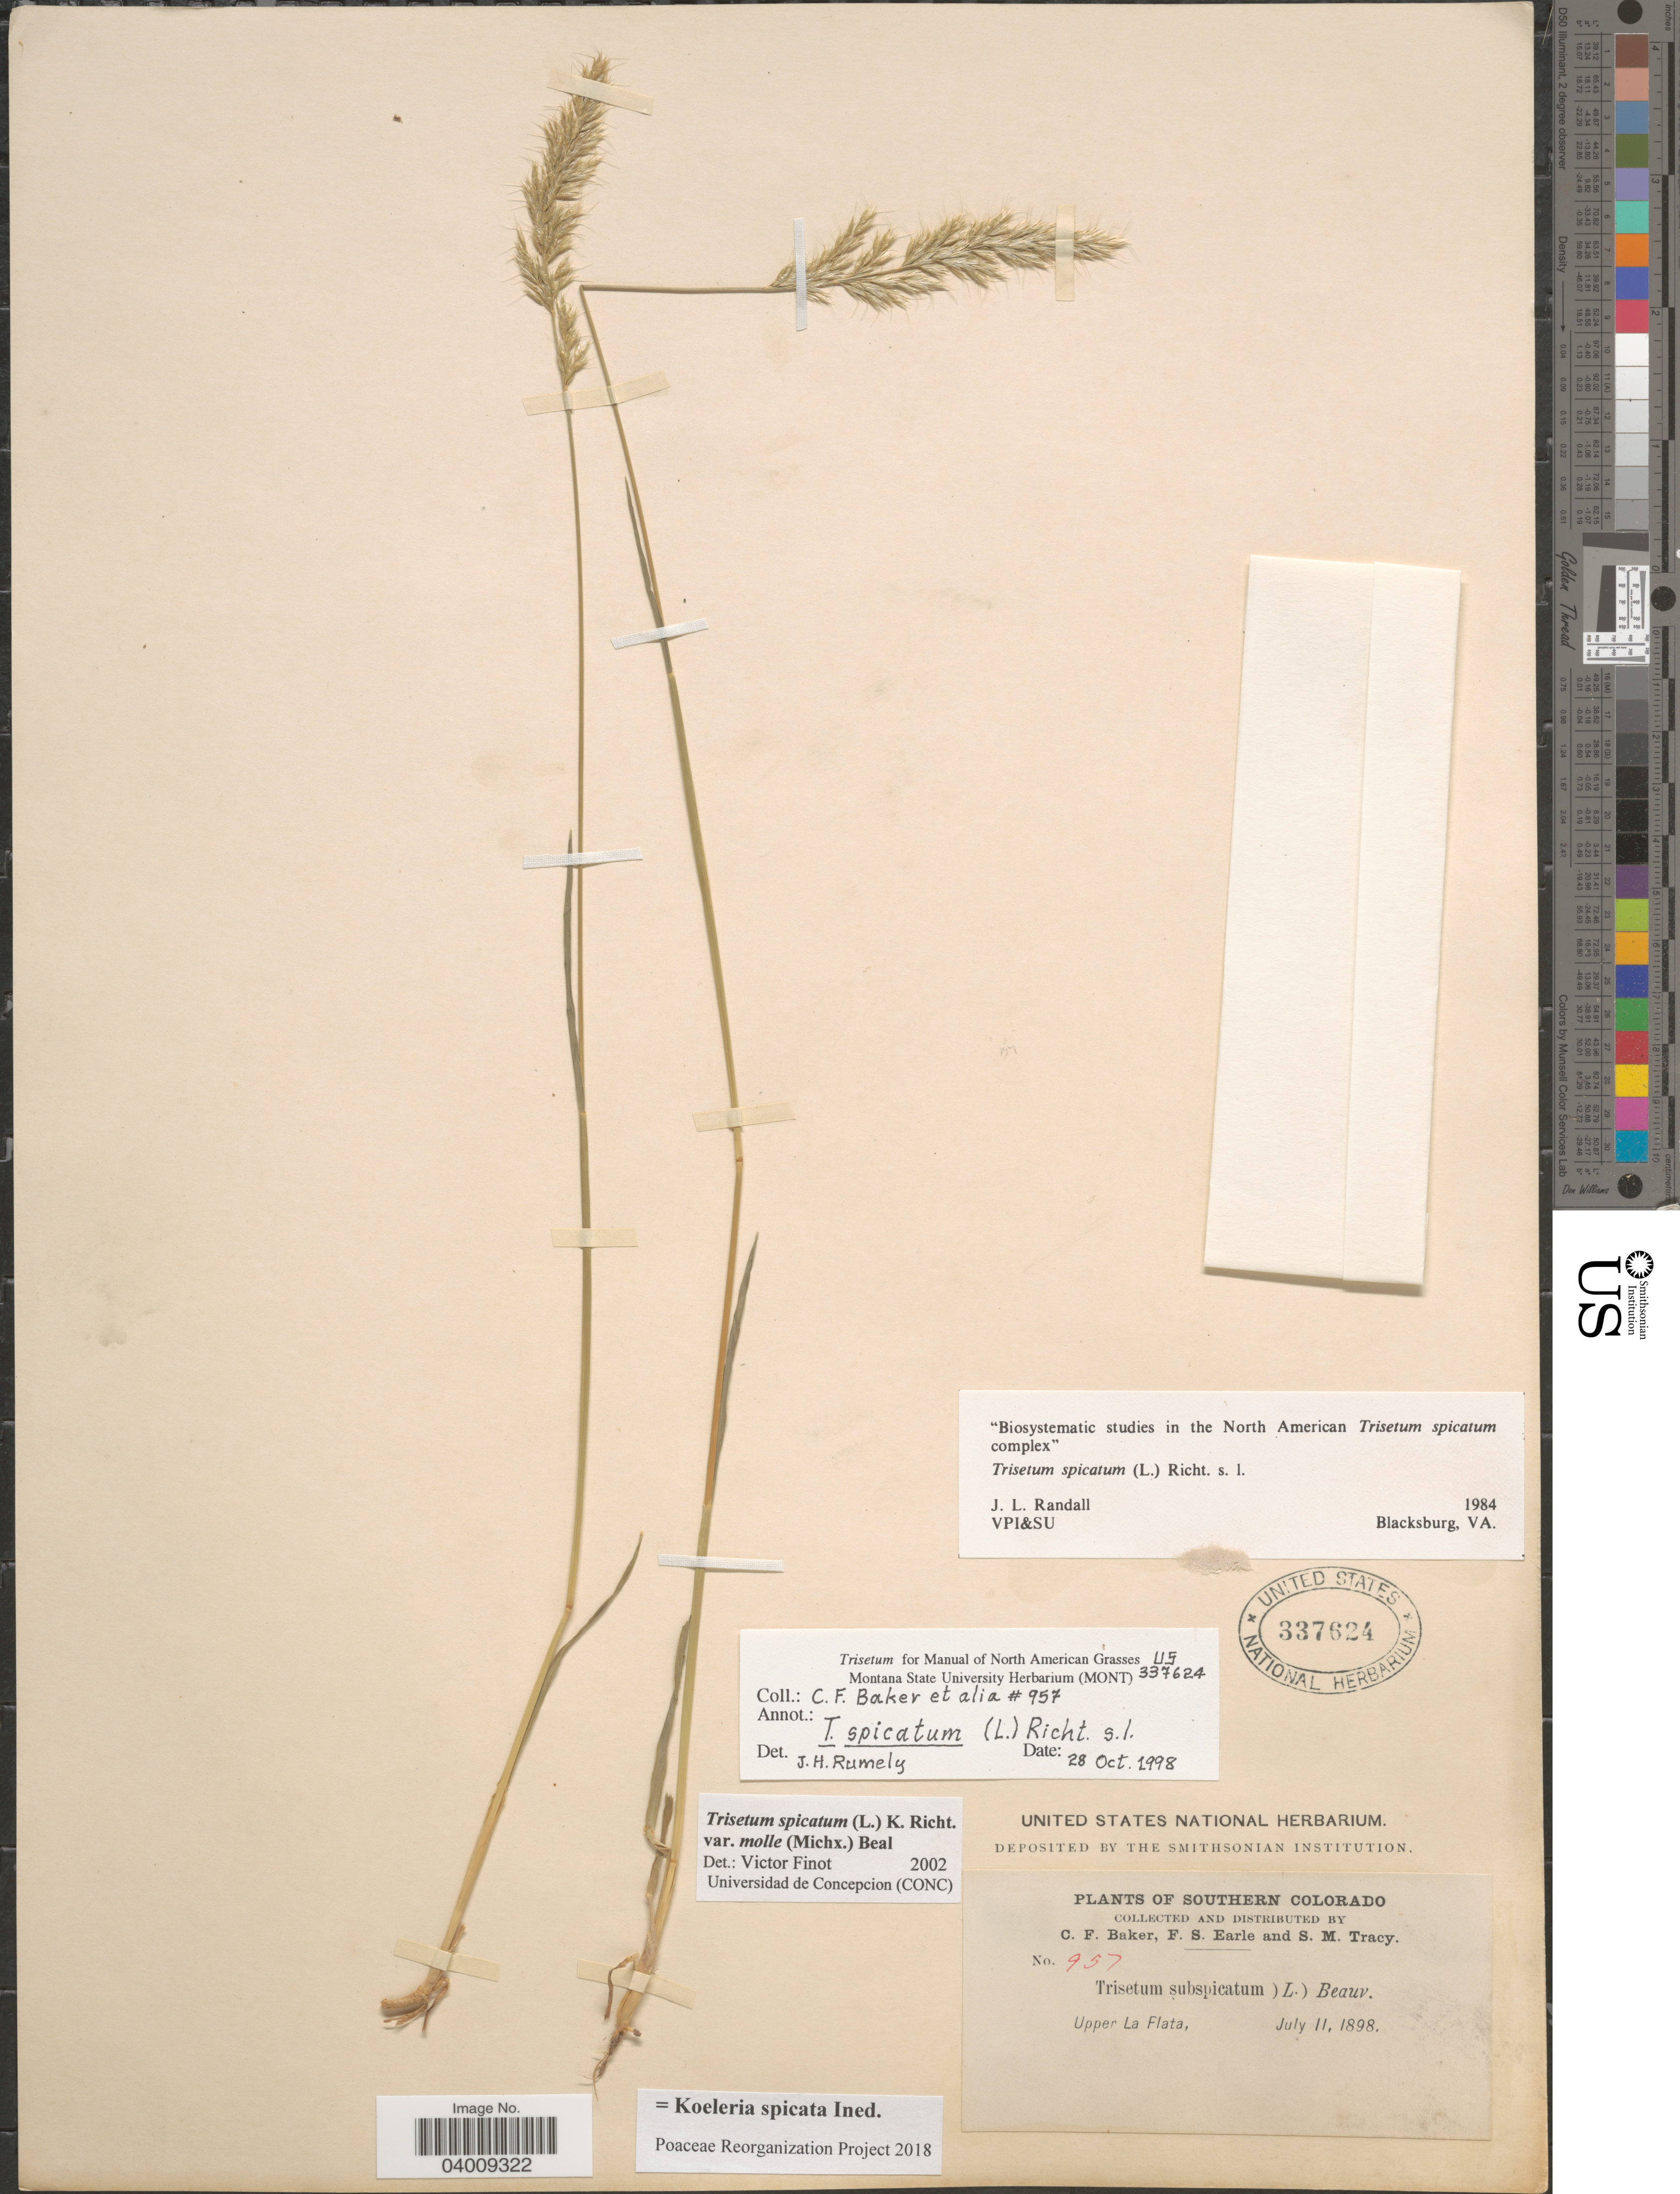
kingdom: Plantae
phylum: Tracheophyta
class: Liliopsida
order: Poales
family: Poaceae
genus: Koeleria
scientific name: Koeleria spicata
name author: (L.) Barberá et al.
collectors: C. F. Baker, F. S. Earle & S. M. Tracy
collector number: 957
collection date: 1898-07-11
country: United States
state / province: Colorado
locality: Southern Colorado. Upper La Flata.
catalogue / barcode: US 337624